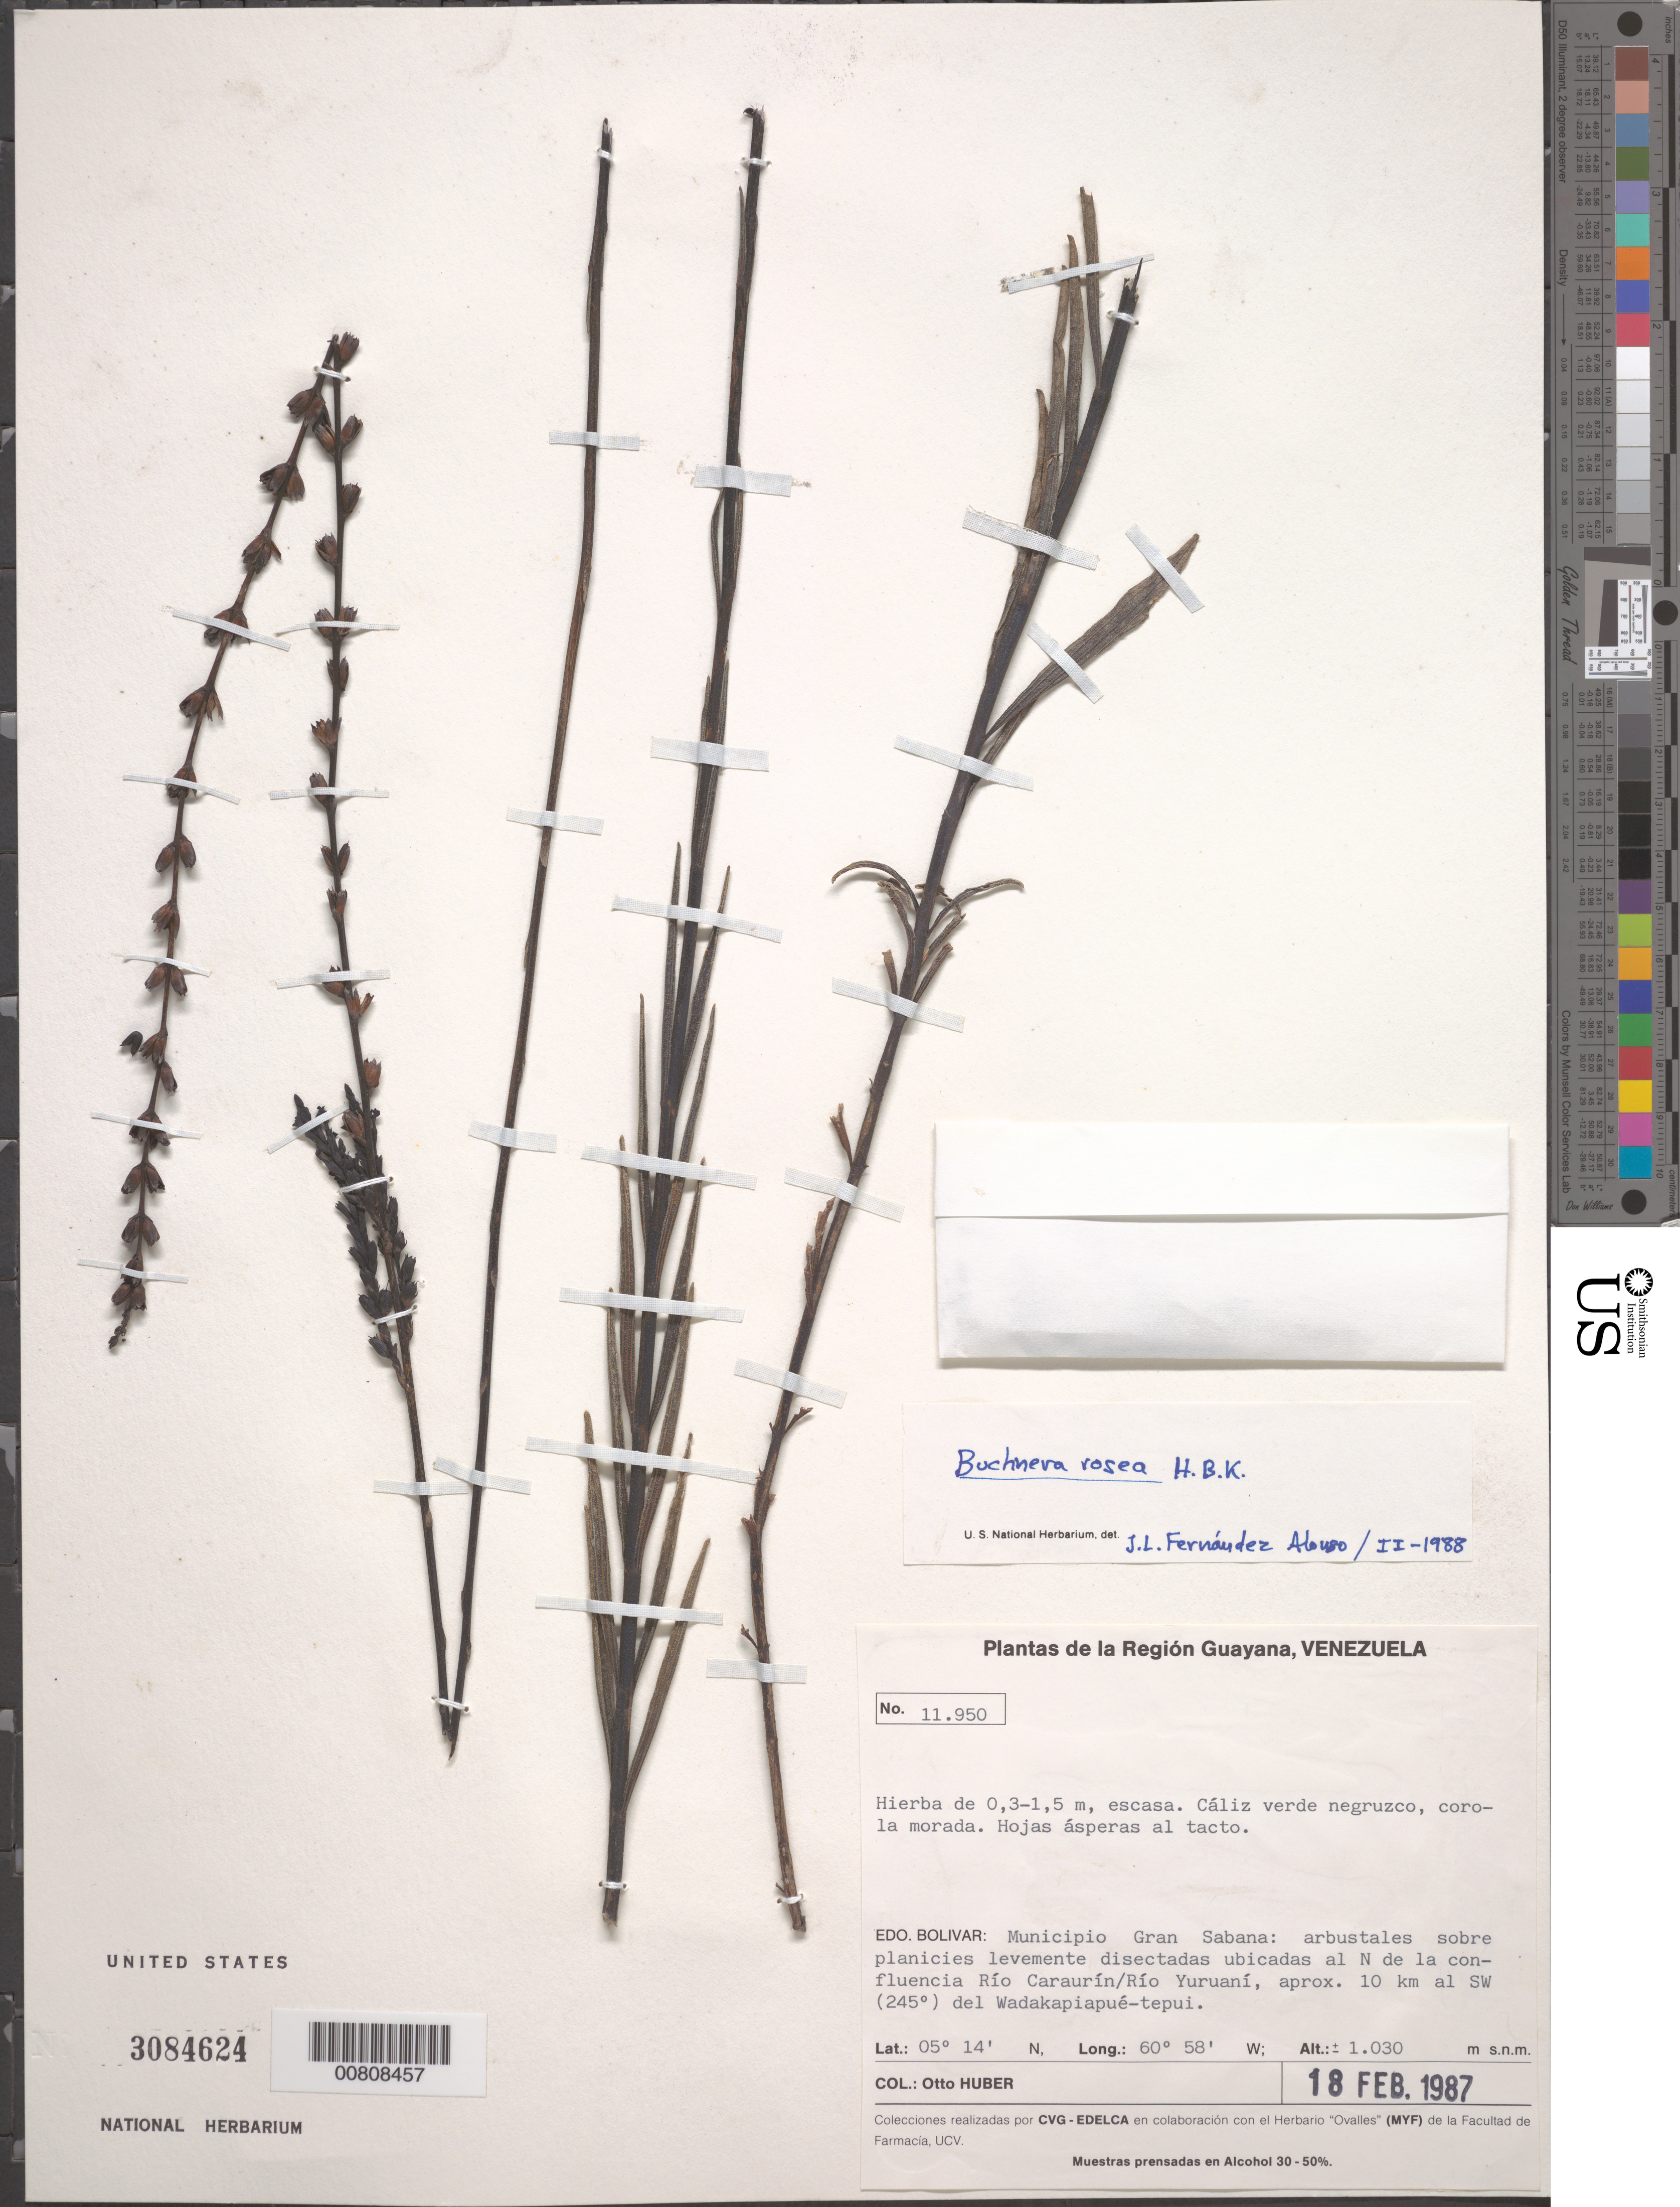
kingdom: Plantae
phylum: Tracheophyta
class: Magnoliopsida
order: Lamiales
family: Orobanchaceae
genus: Buchnera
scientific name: Buchnera rosea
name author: Kunth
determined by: Fernández-Alonso, J. L.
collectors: O. Huber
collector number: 11950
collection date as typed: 18-Feb-87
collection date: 1987-02-18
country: Venezuela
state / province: Bolívar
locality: Mun. Gran Sabana, N de la confluencia Río Caruarín/Río Yuruaní, approx. 10 km SW Wadakapiapué-tepuí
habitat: Arbustales sobre planicies levemente disectadas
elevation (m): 1030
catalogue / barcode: US 3084624